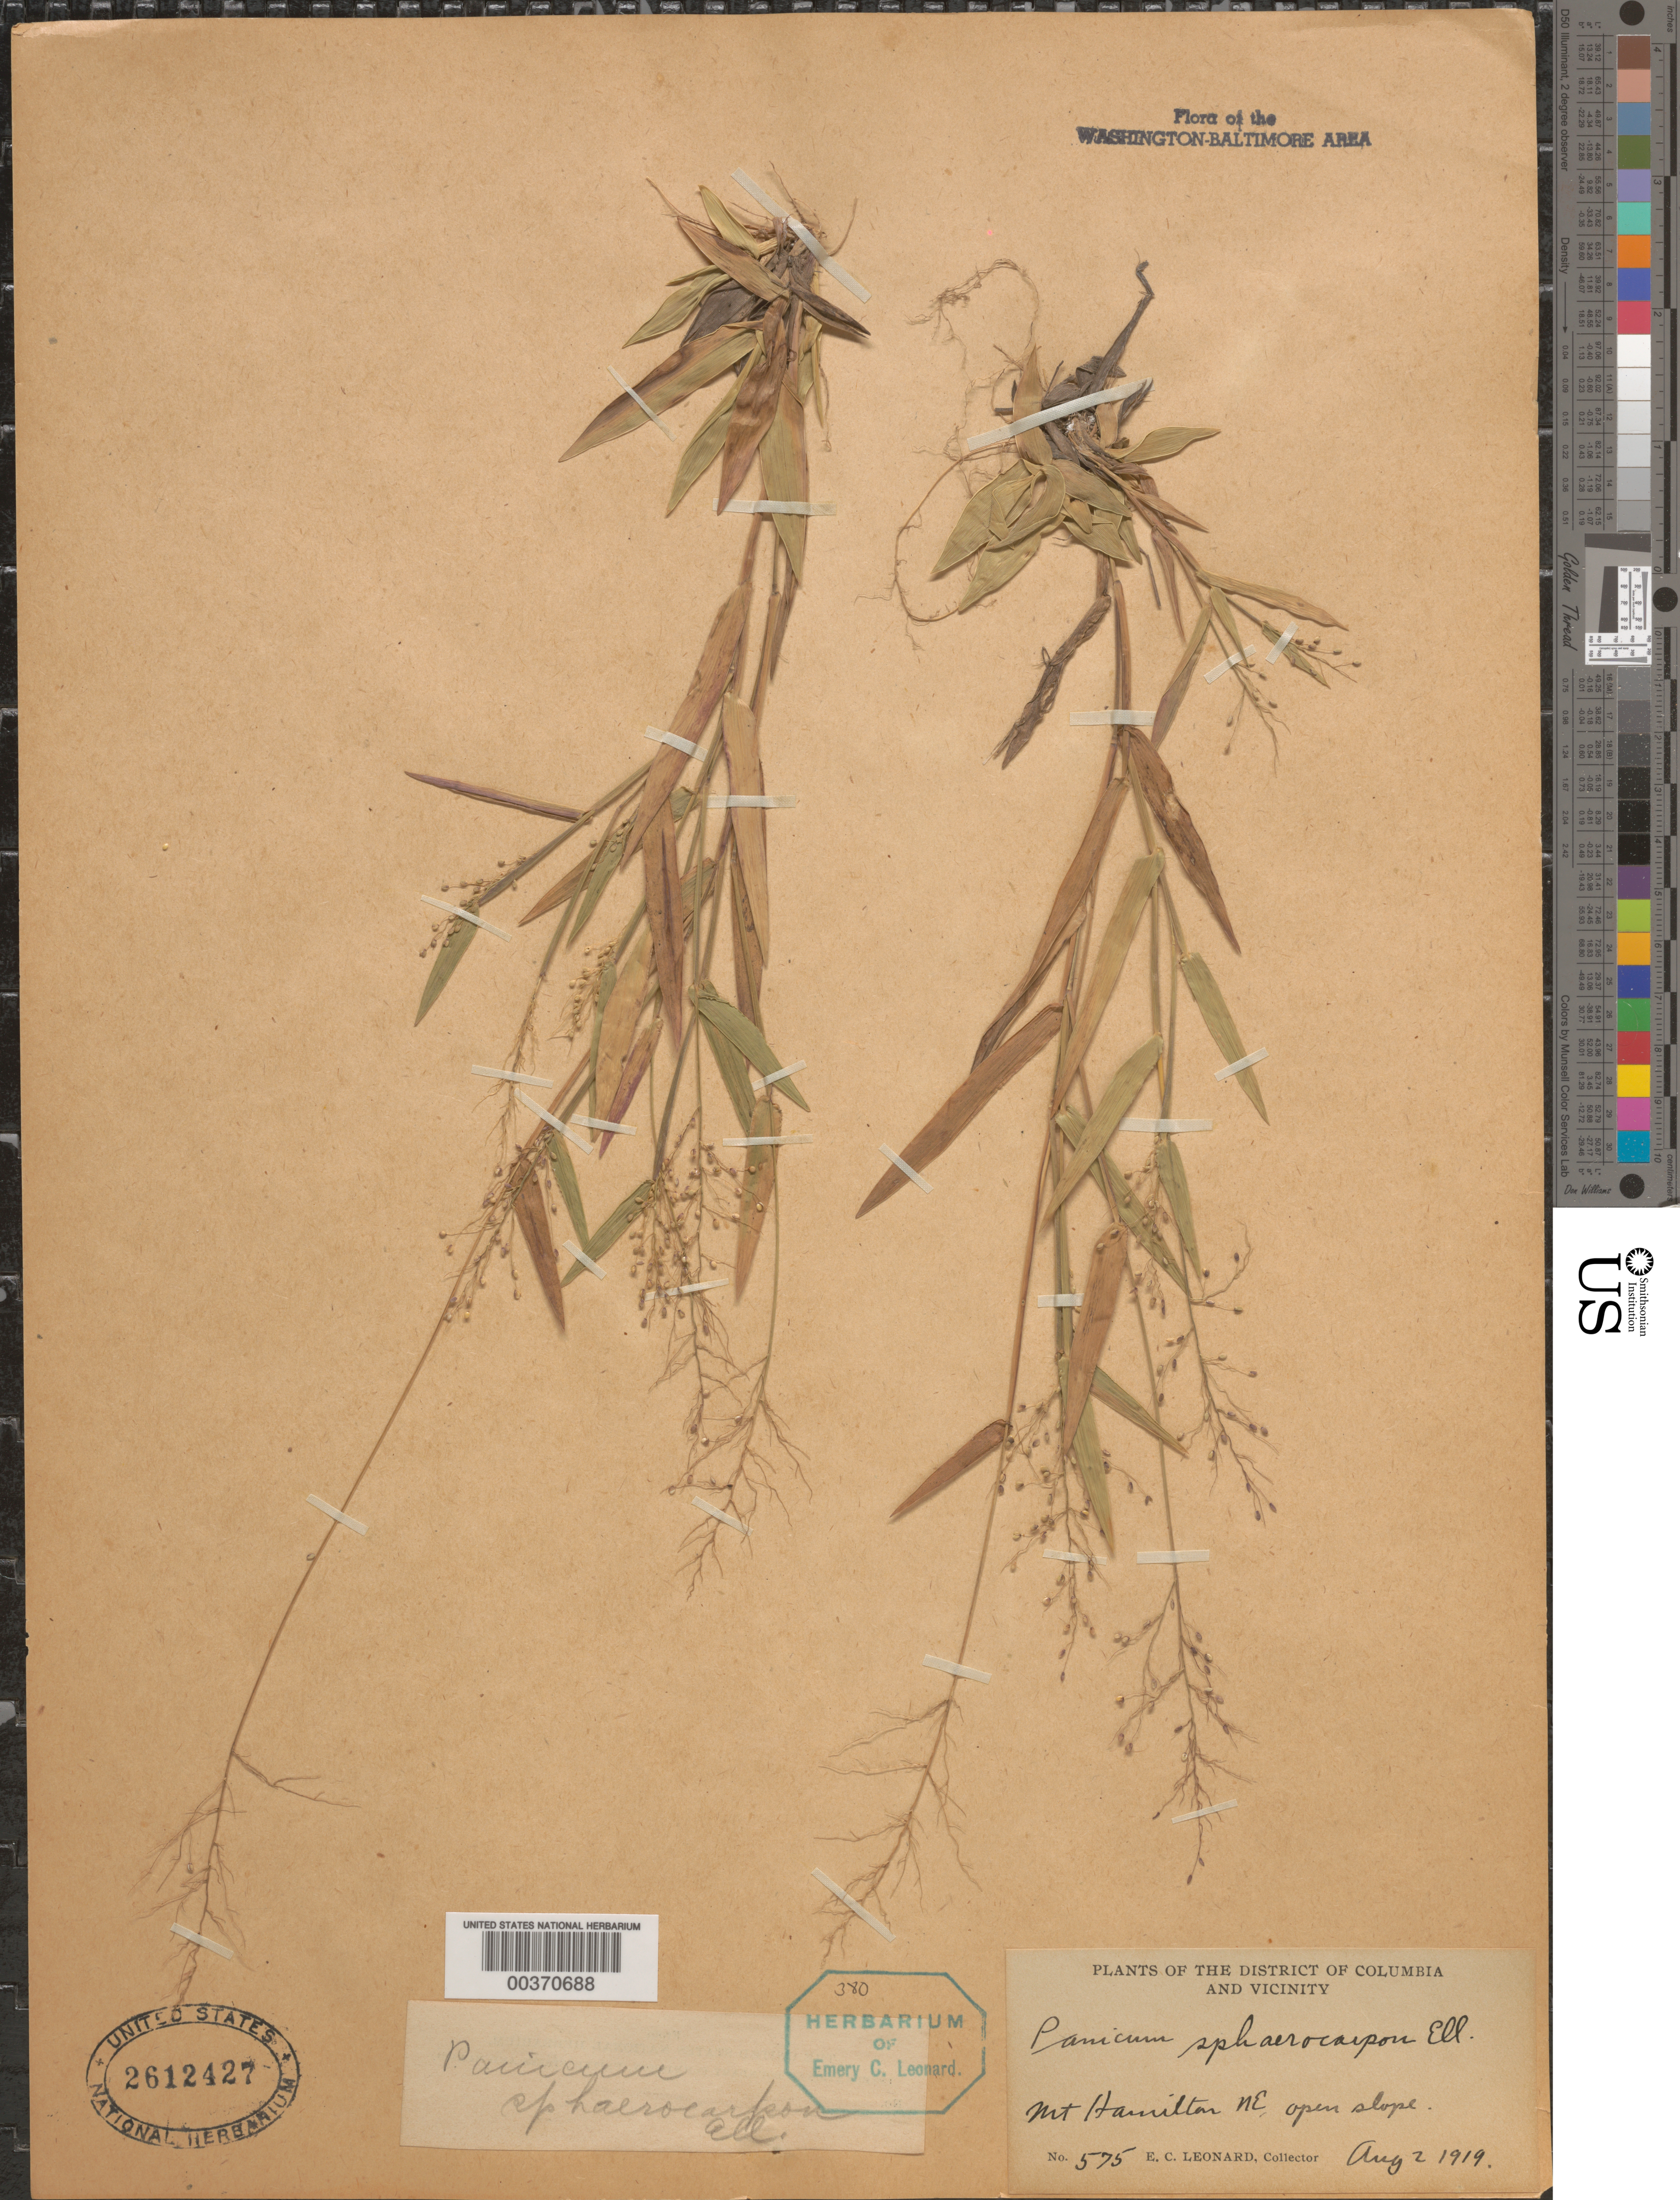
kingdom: Plantae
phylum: Tracheophyta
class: Liliopsida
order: Poales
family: Poaceae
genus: Dichanthelium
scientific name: Dichanthelium sphaerocarpon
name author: (Elliott) Gould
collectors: E. C. Leonard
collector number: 575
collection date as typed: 02 Aug 1919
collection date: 1919-08-02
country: United States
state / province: District of Columbia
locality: Mount Hamilton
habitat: Open slope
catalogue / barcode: US 2612427